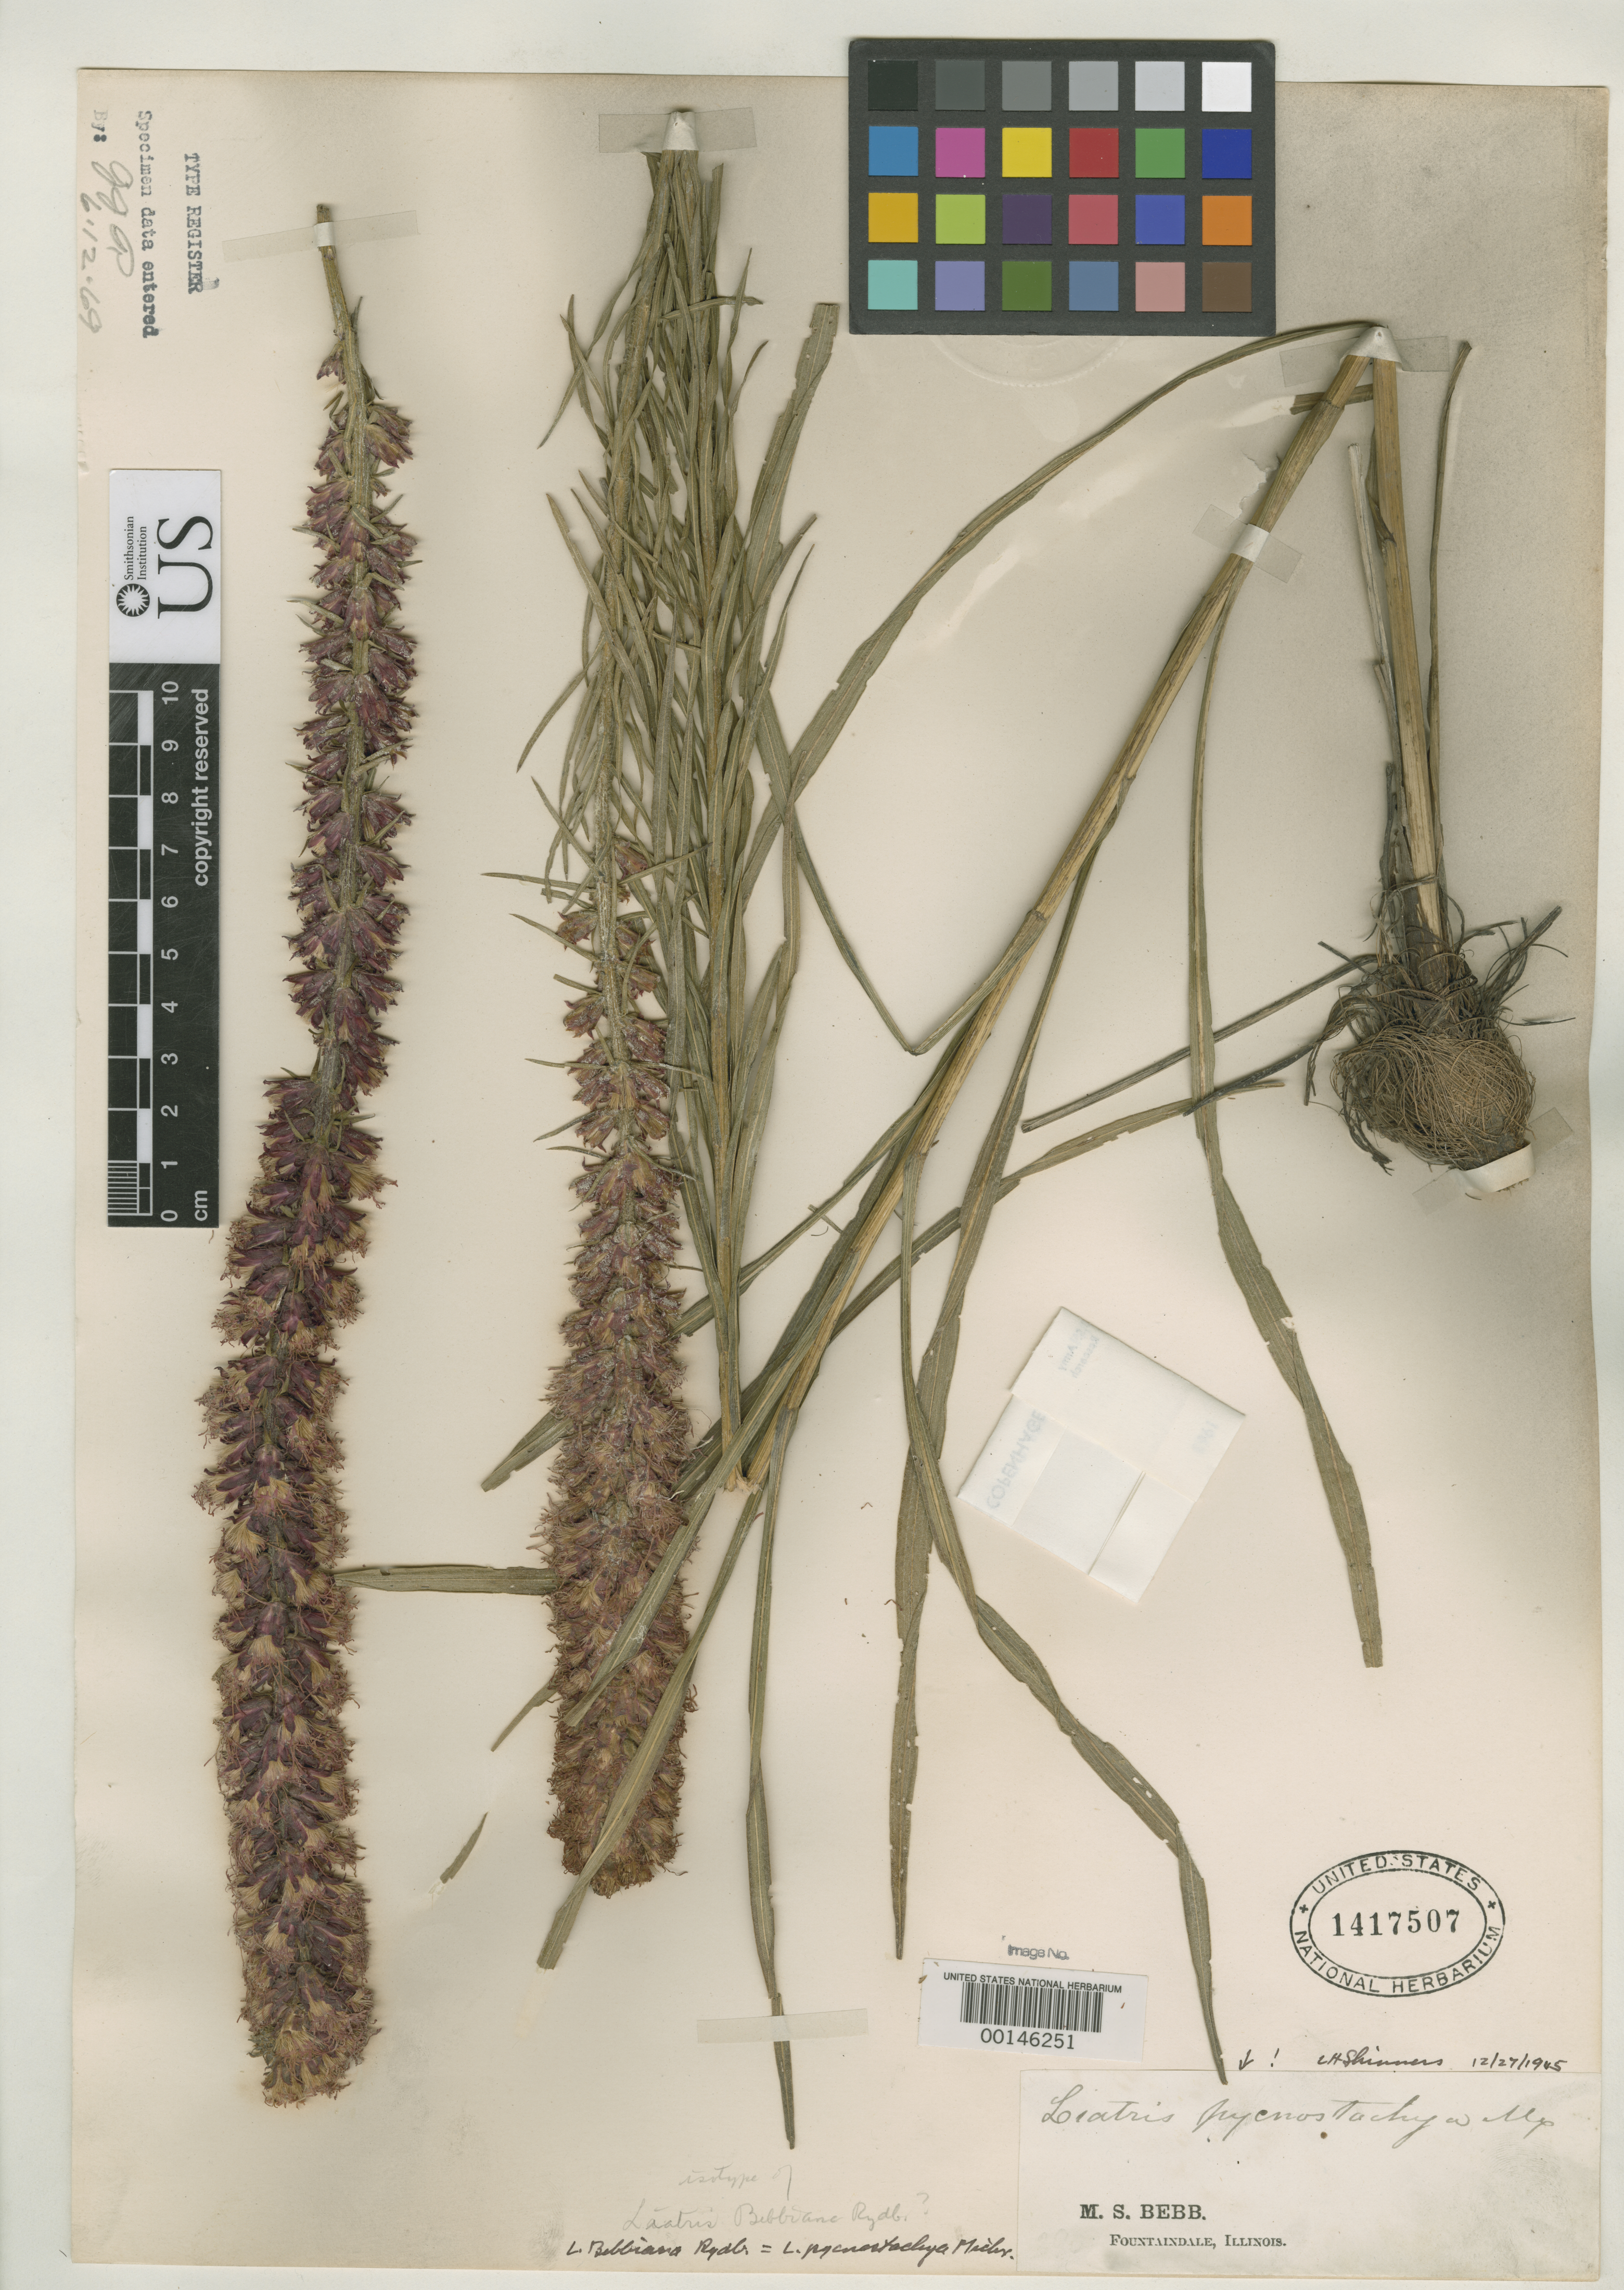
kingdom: Plantae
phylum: Tracheophyta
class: Magnoliopsida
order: Asterales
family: Asteraceae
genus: Liatris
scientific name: Liatris bebbiana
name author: Rydb.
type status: Isotype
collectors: M. Bebb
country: United States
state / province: Illinois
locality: Fountaindale.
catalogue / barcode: US 1417507